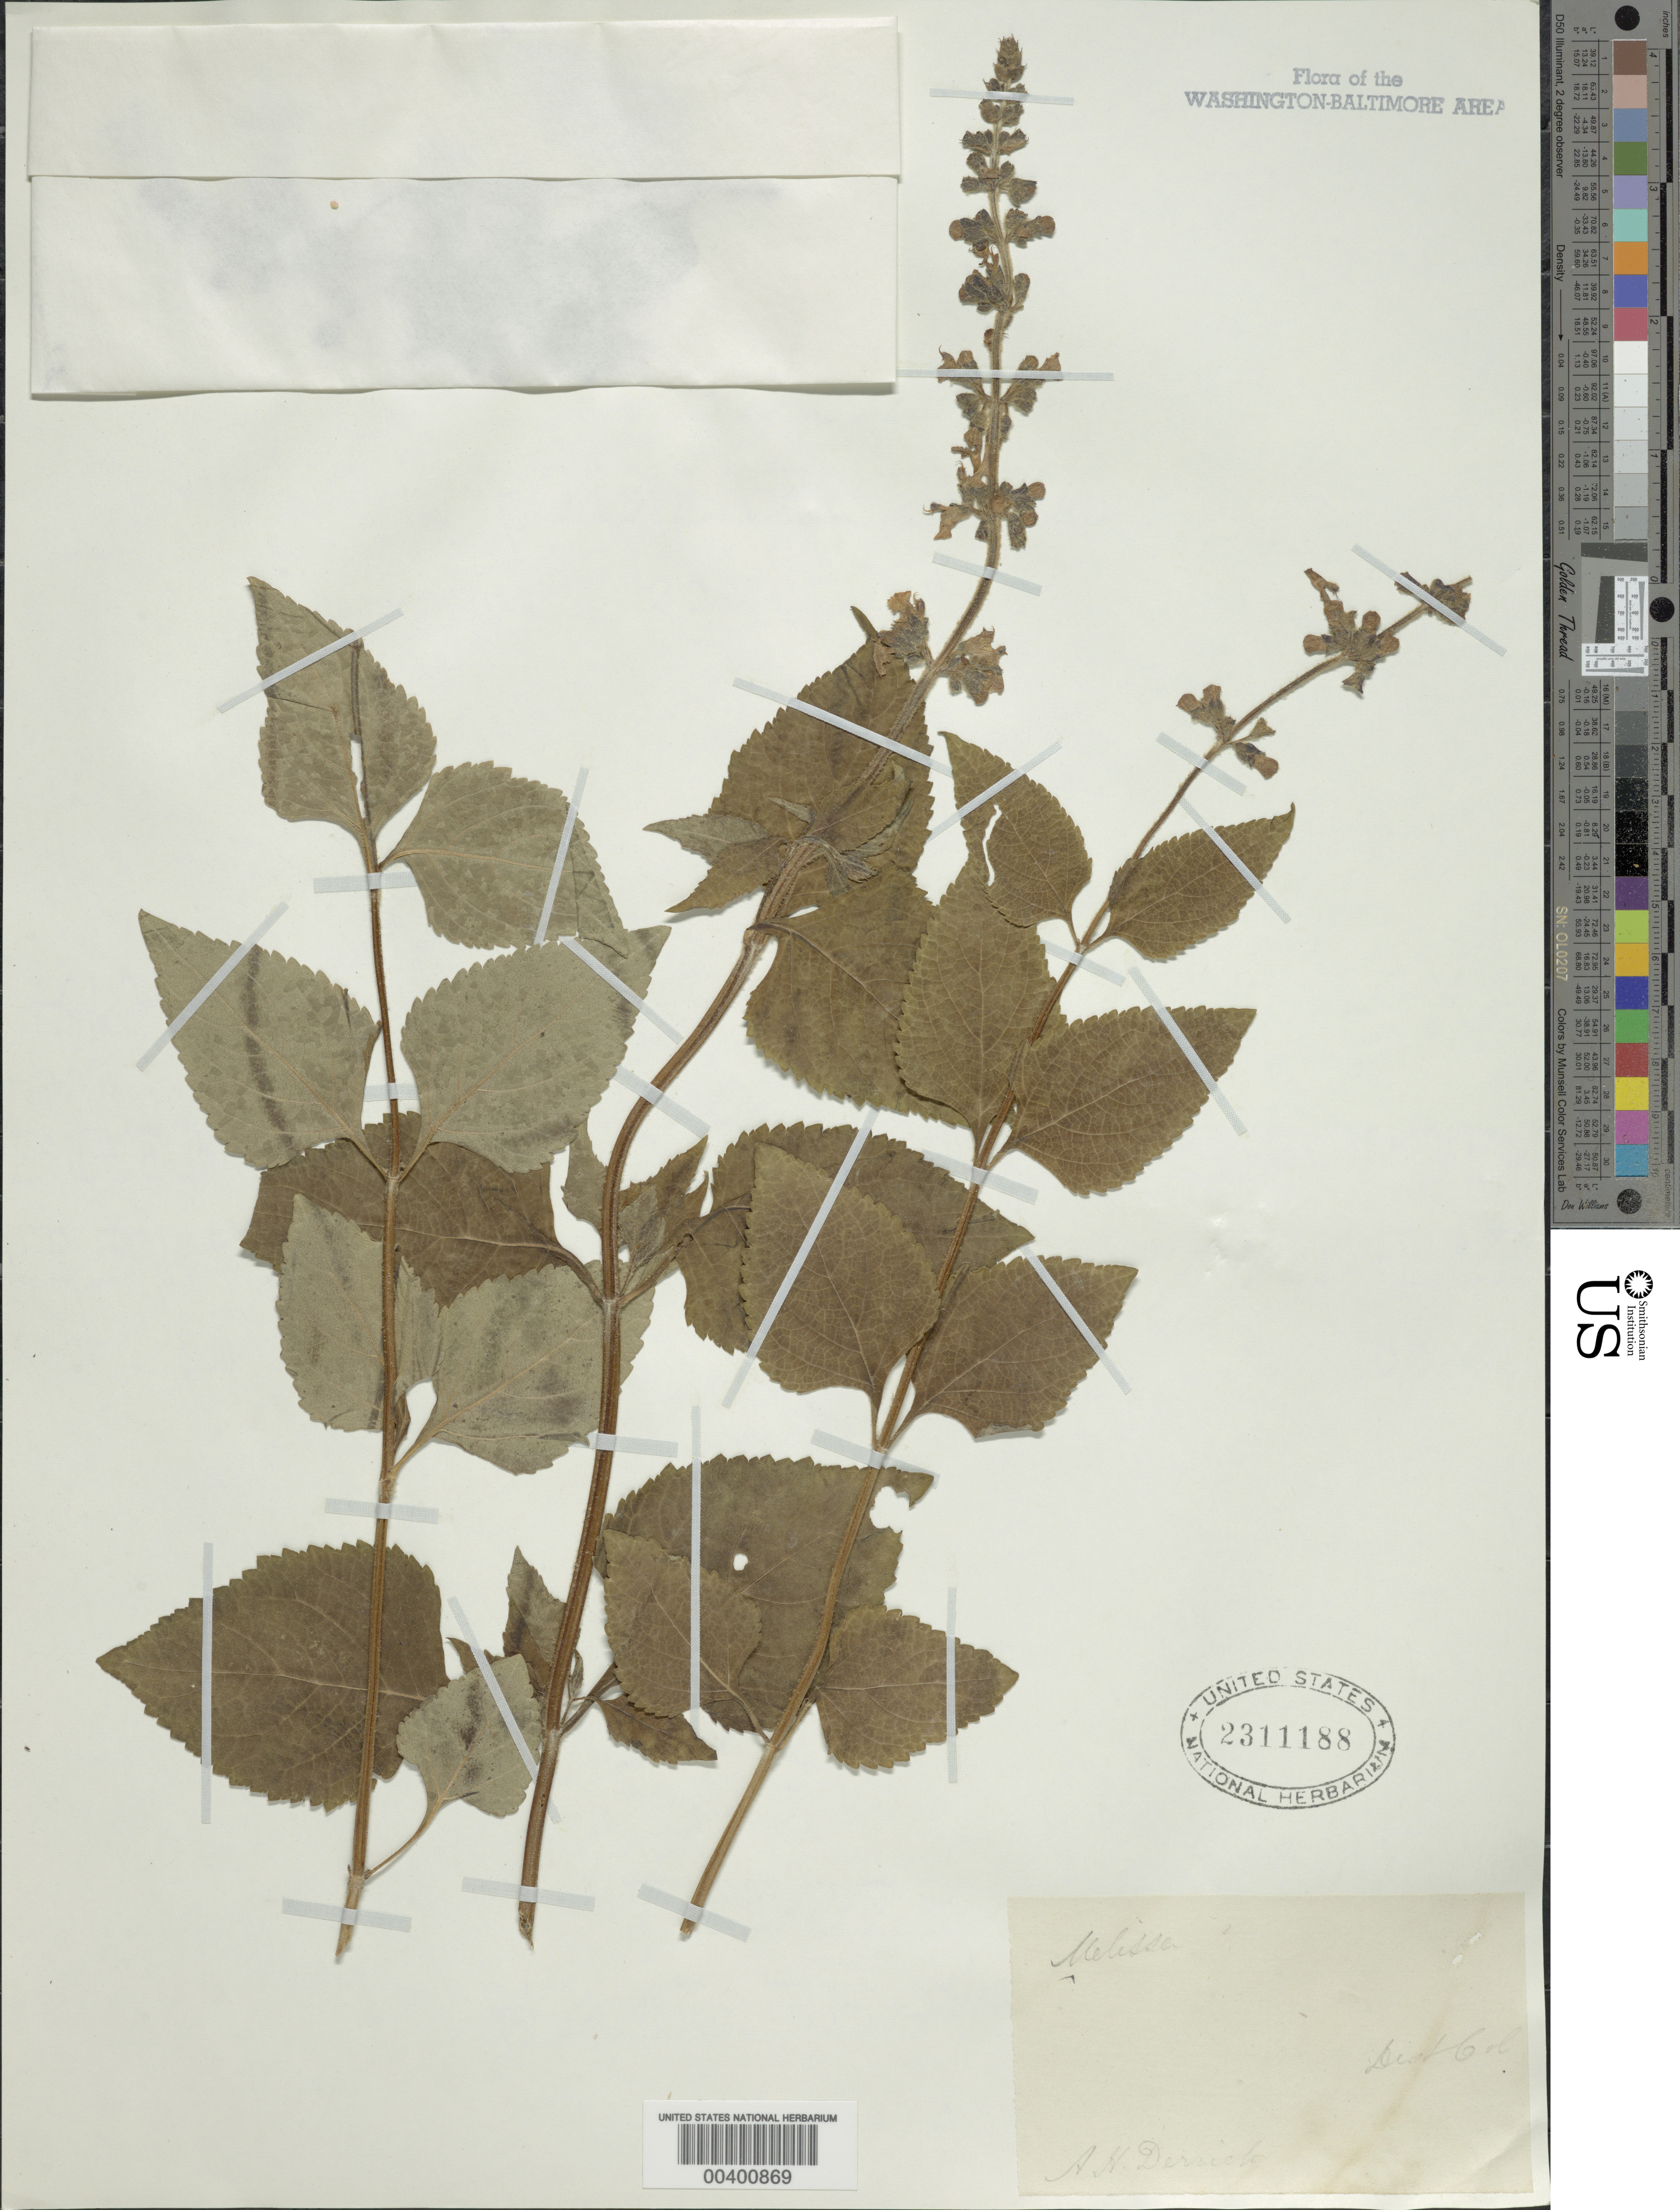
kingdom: Plantae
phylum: Tracheophyta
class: Magnoliopsida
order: Lamiales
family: Lamiaceae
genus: Melissa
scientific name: Melissa officinalis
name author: L.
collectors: A. Derrick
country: United States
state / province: District of Columbia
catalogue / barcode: US 2311188